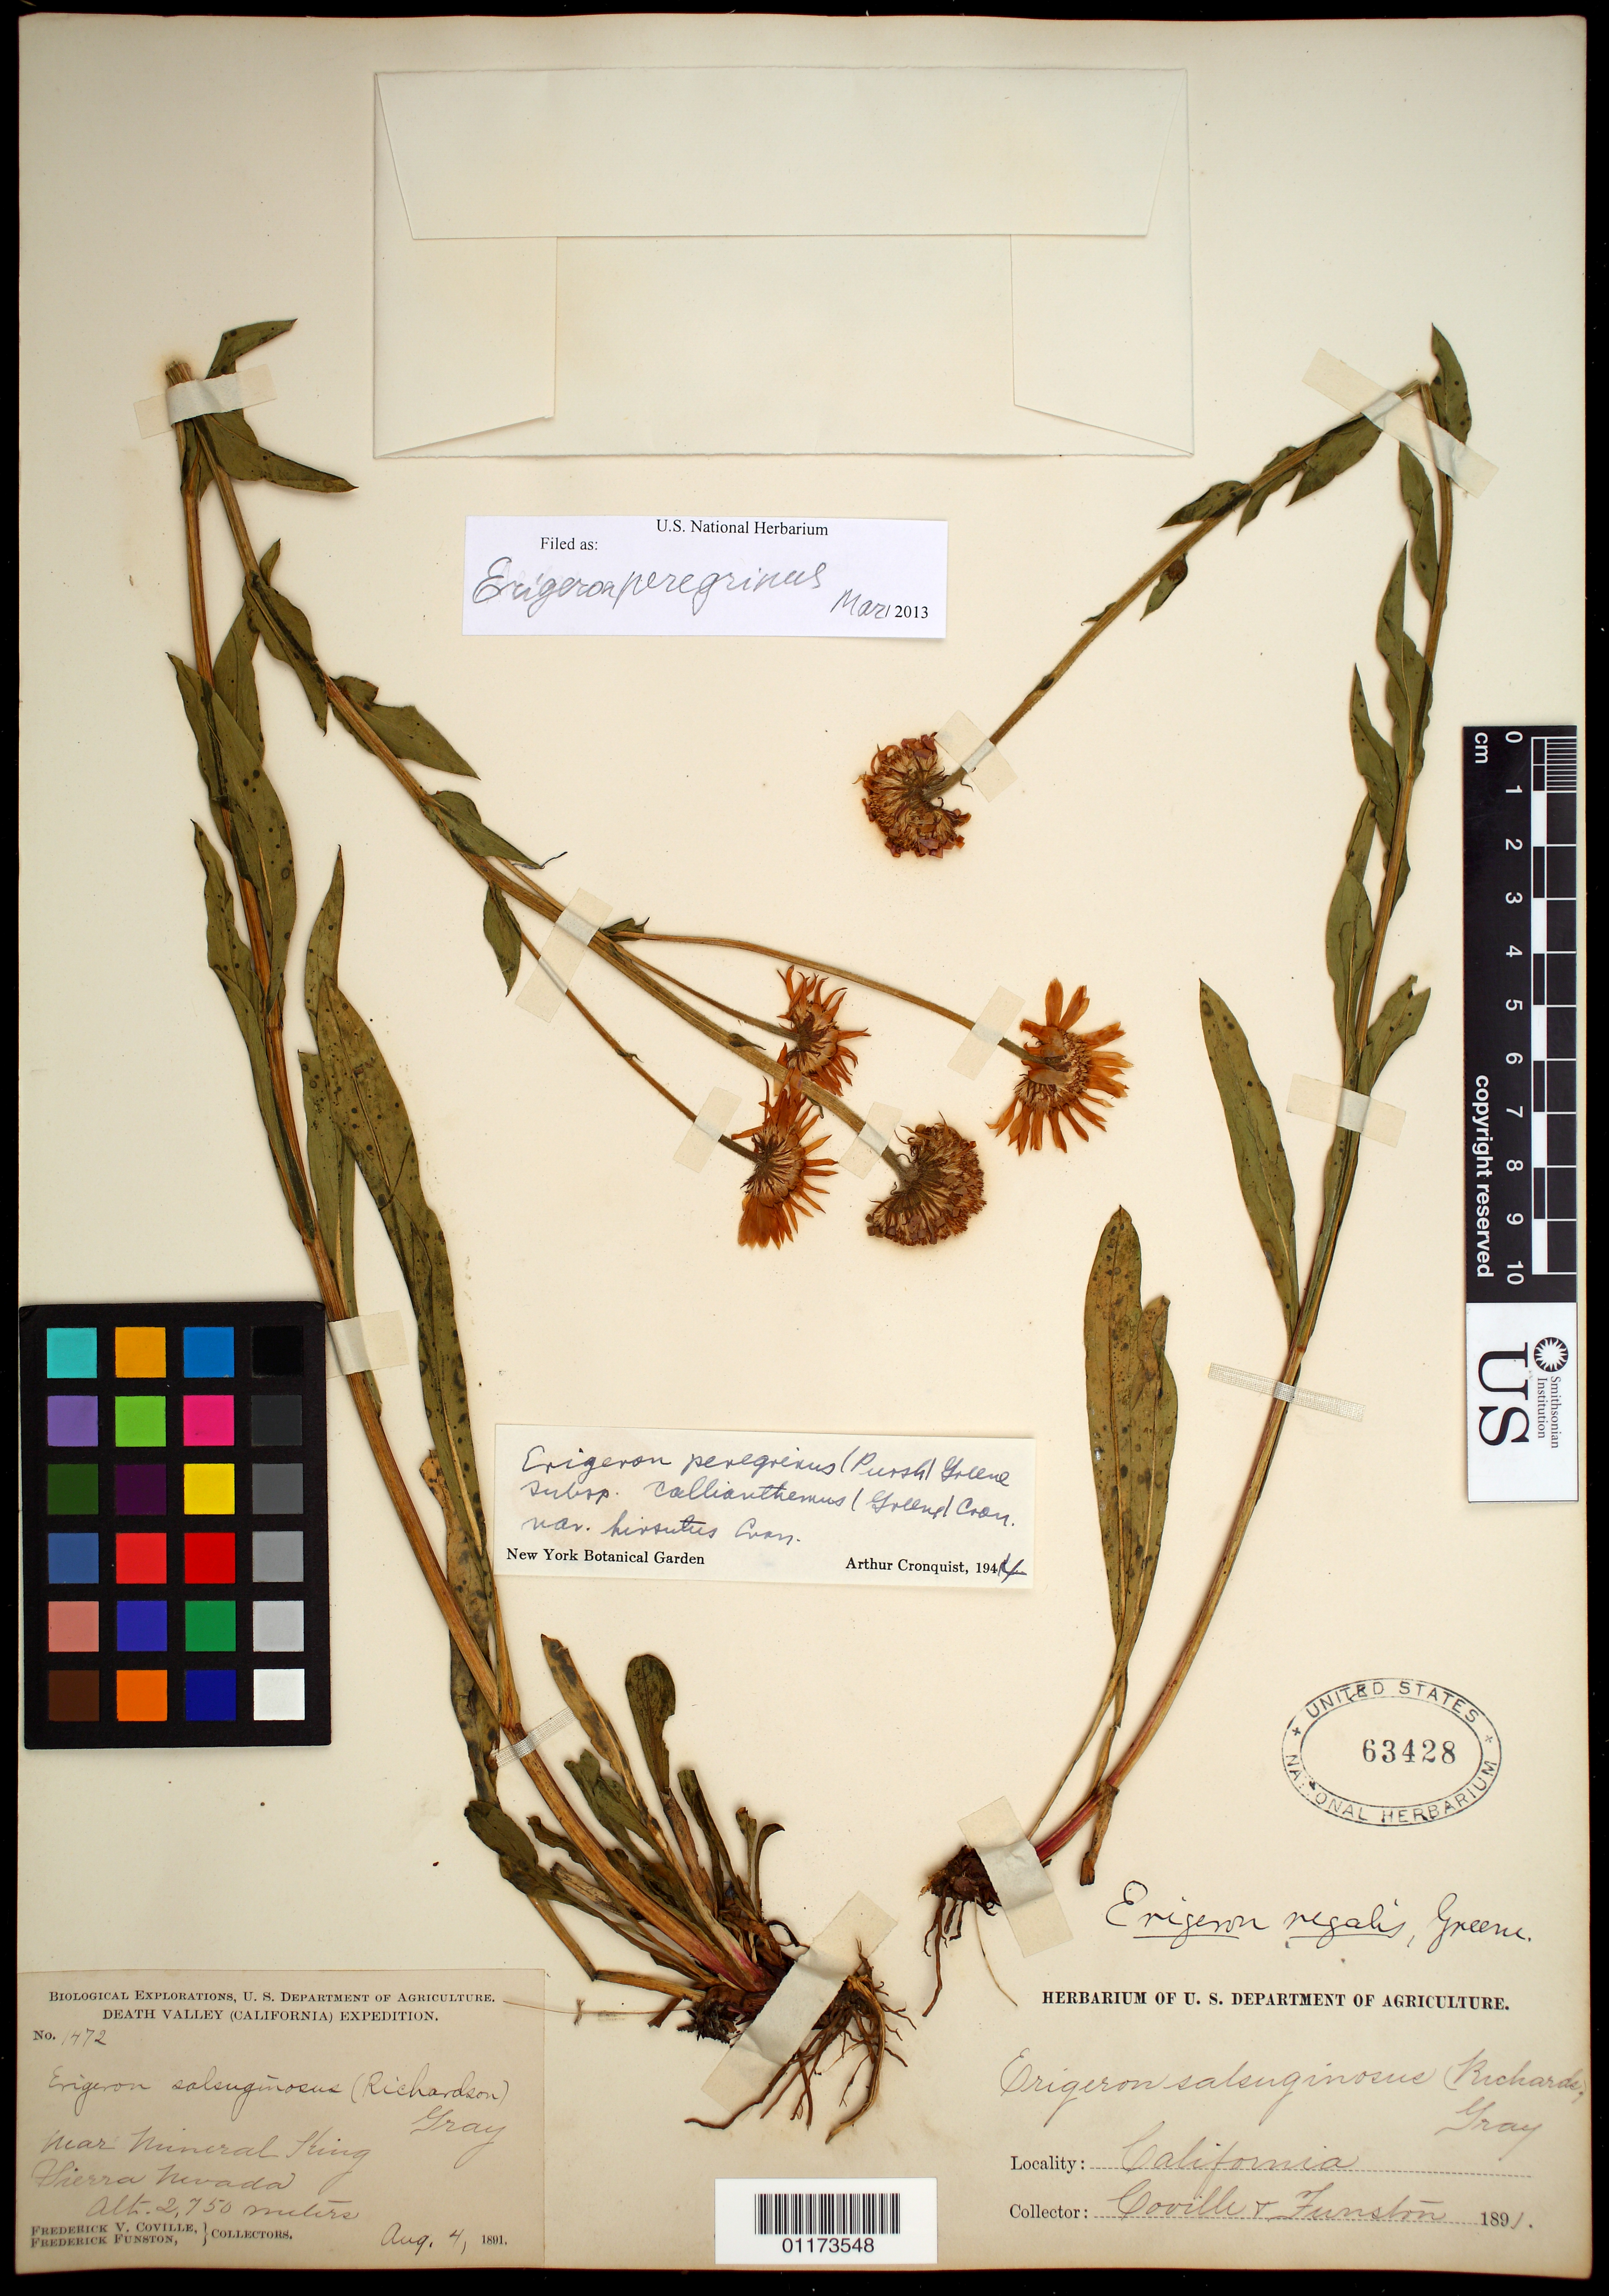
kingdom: Plantae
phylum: Tracheophyta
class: Magnoliopsida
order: Asterales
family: Asteraceae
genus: Erigeron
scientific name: Erigeron peregrinus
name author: (Banks ex Pursh) Greene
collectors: F. V. Coville & F. Funston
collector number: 1472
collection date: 1891-08-04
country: United States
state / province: California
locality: Near Mineral King, Sierra Nevada.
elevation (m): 2750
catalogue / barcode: US 63428